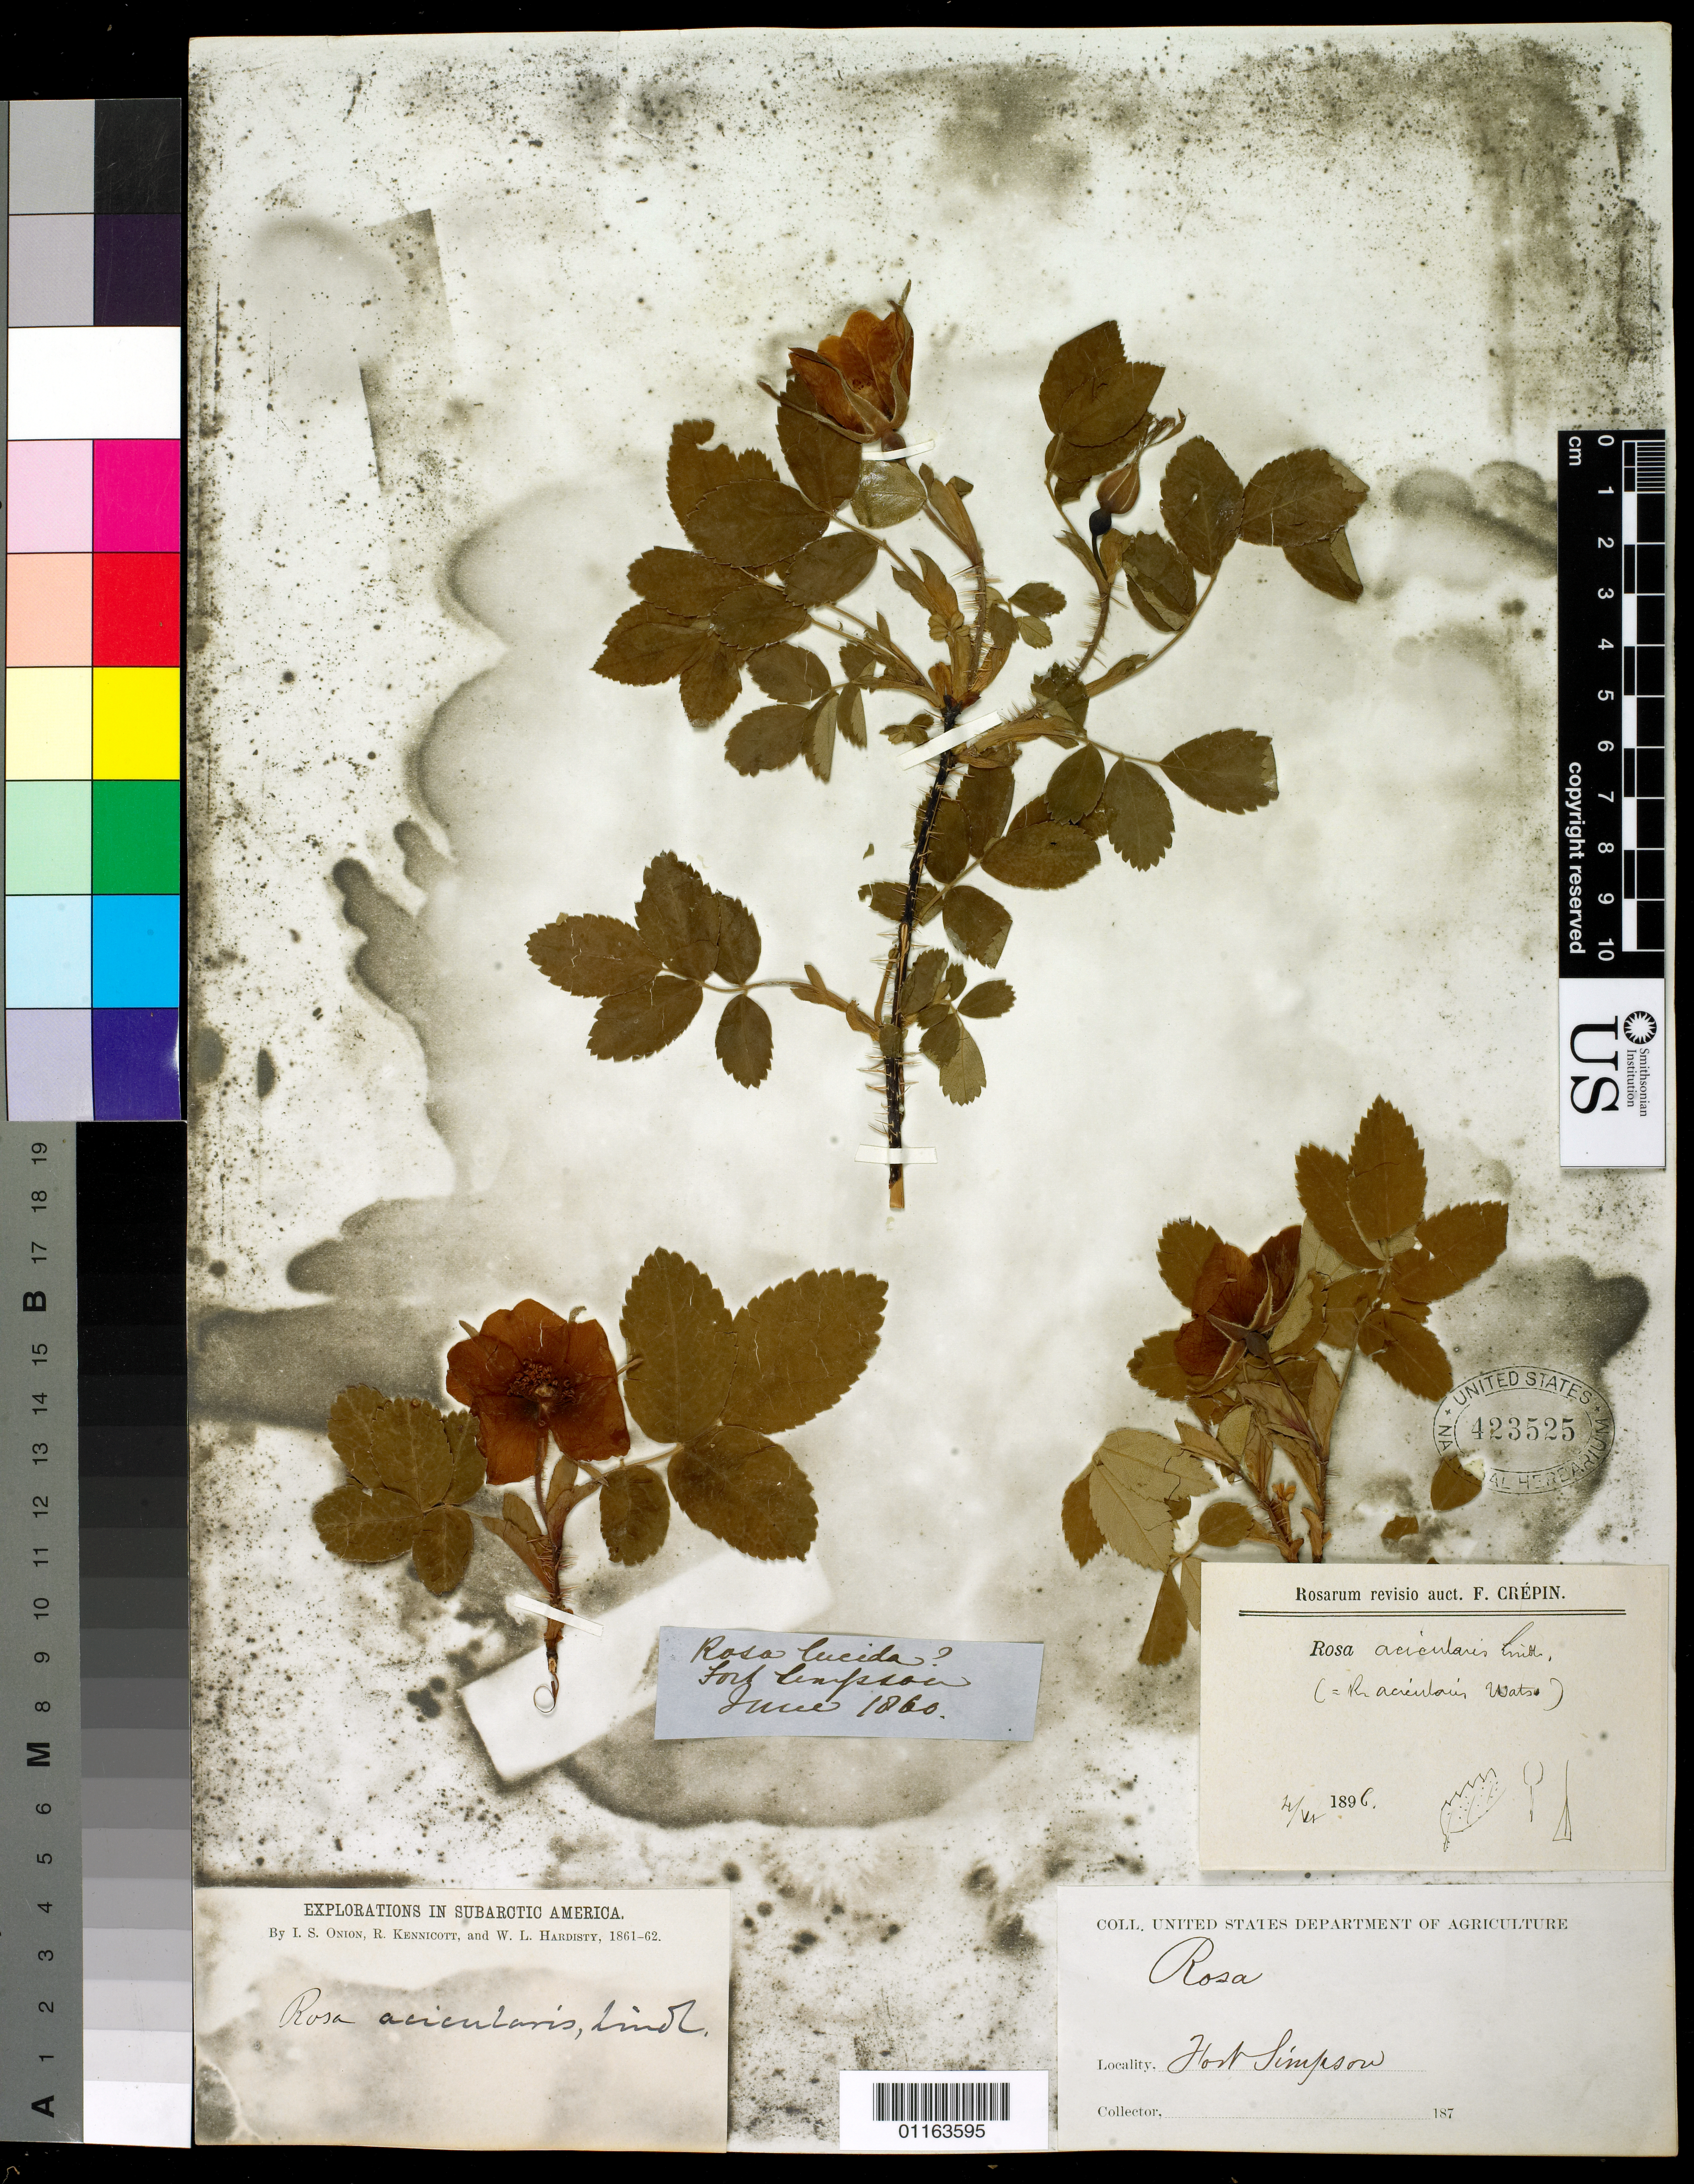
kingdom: Plantae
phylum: Tracheophyta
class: Magnoliopsida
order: Rosales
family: Rosaceae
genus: Rosa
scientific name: Rosa acicularis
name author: Lindl.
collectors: I. Onion, R. Kennicott & W. Hardisty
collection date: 1861/1862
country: Canada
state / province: Northwest Territories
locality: Fort Simpson.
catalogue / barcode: US 423525